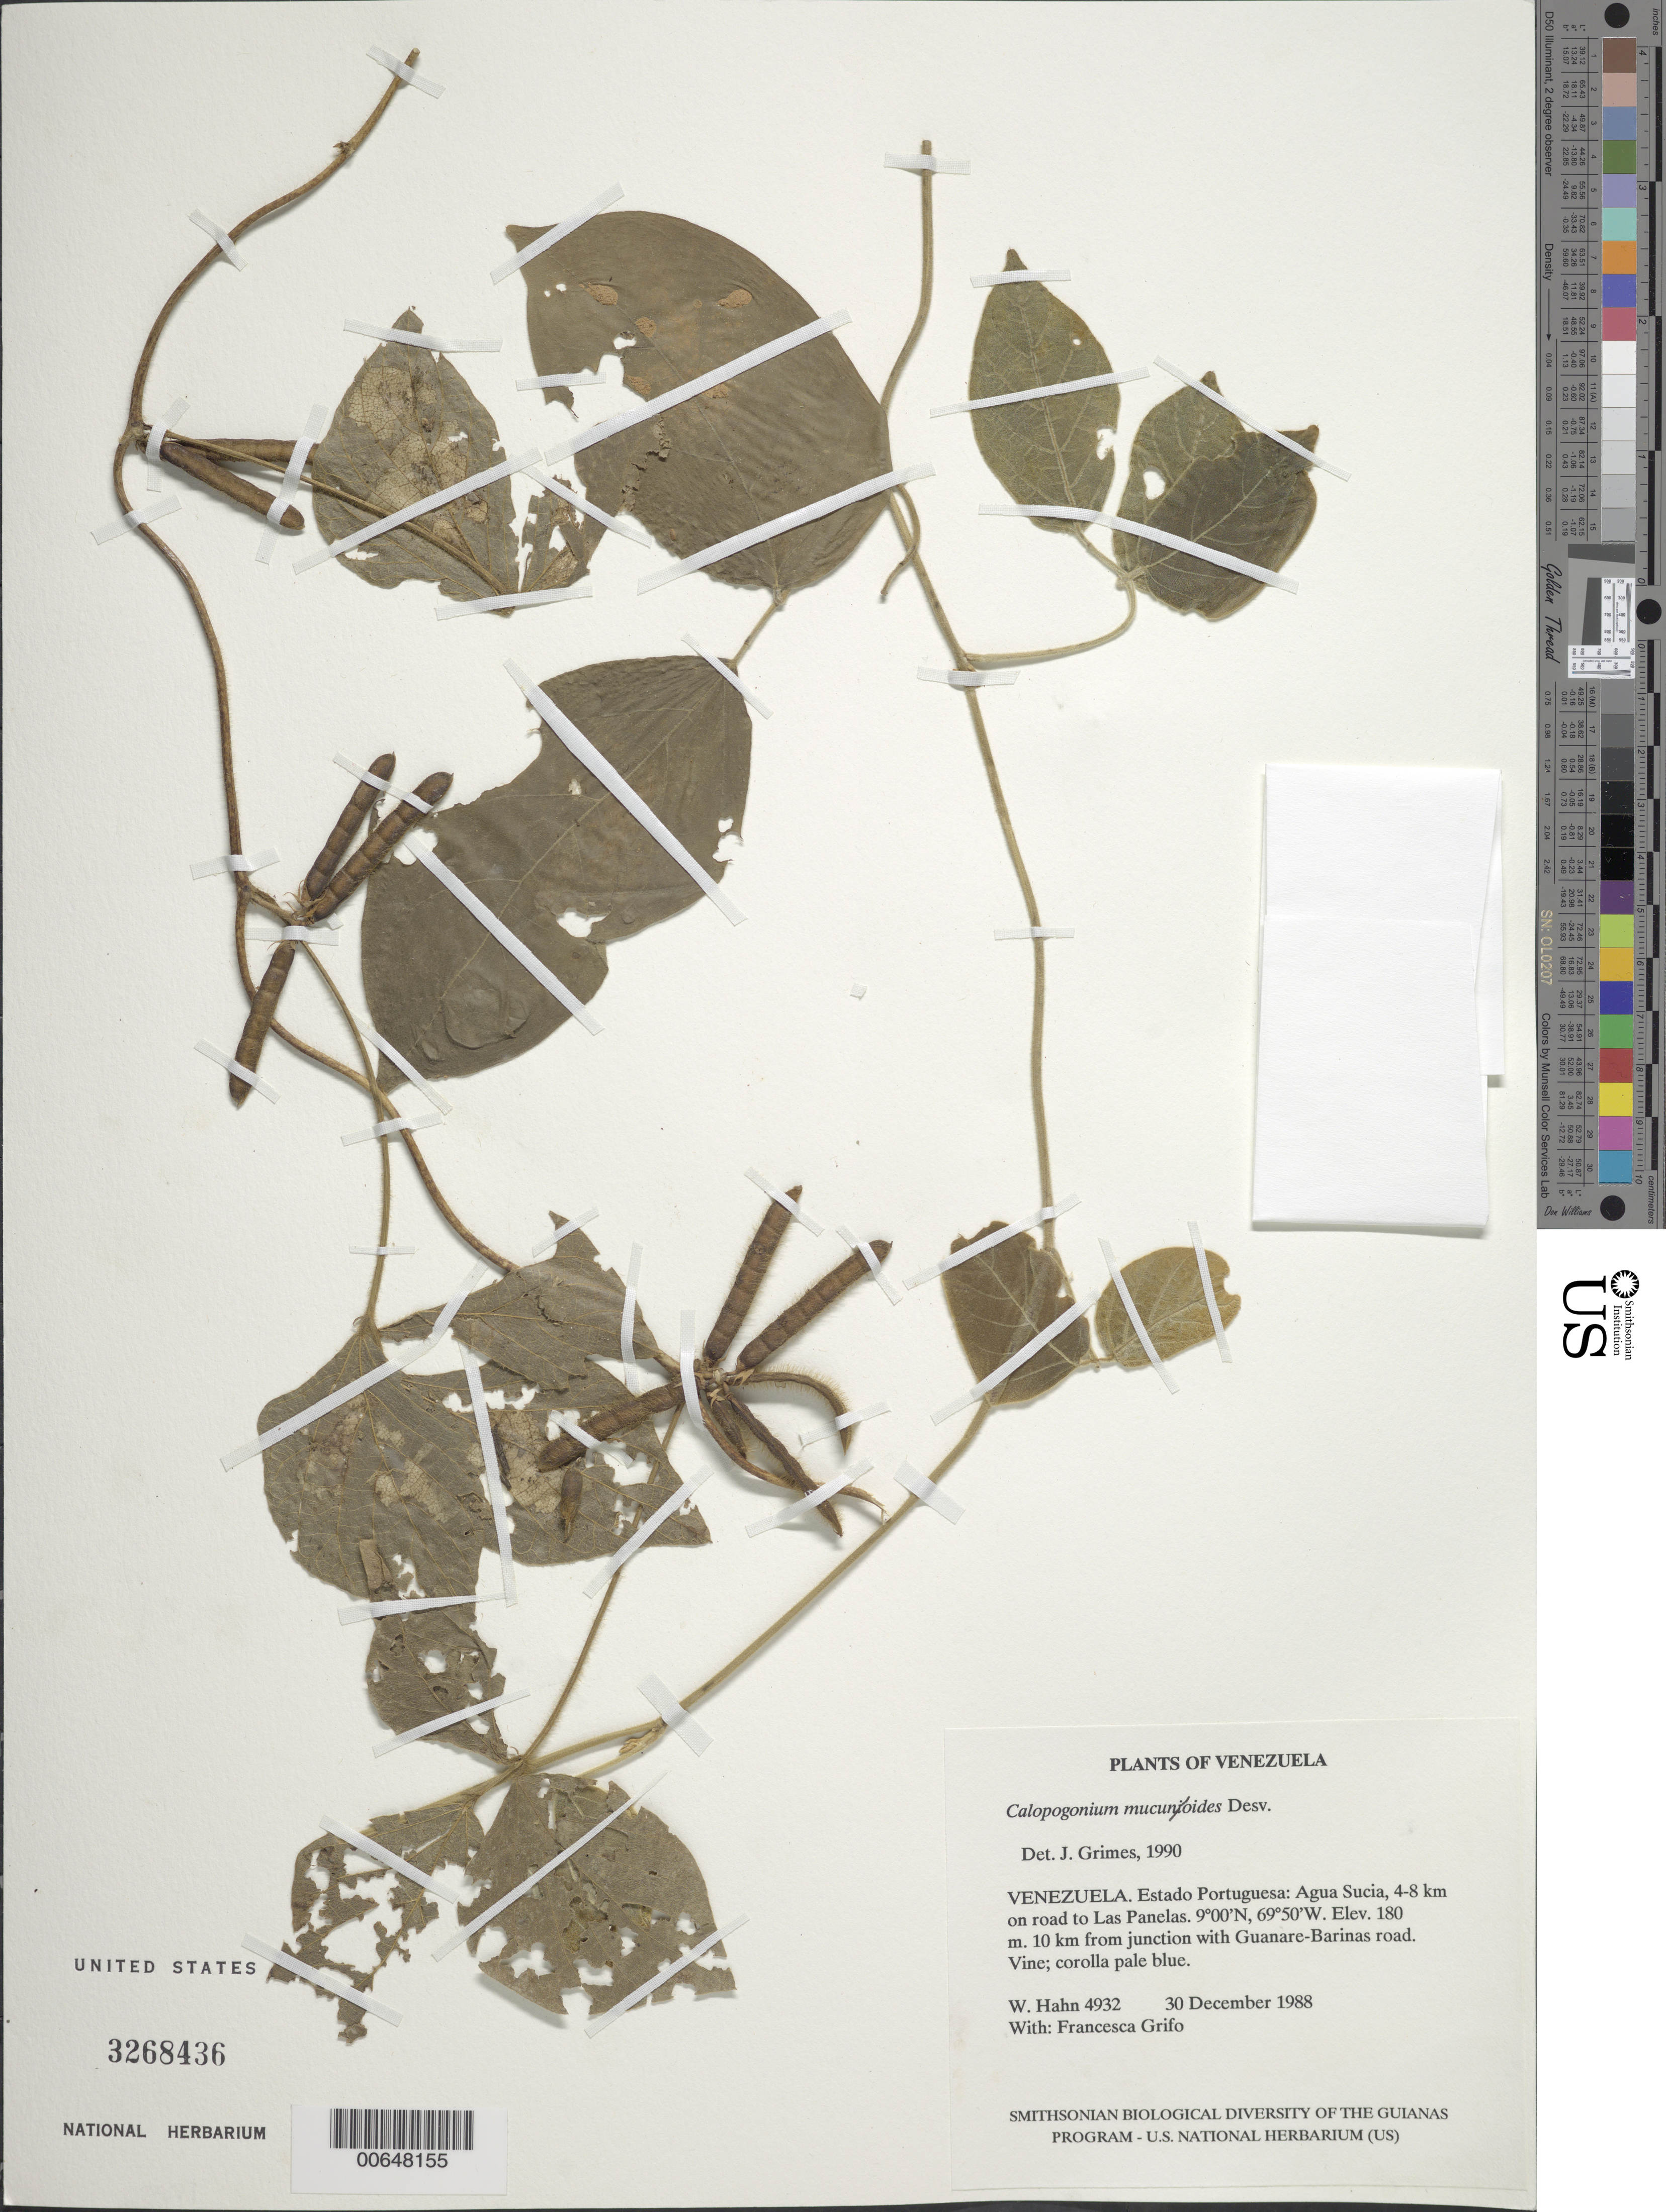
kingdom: Plantae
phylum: Tracheophyta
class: Magnoliopsida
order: Fabales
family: Fabaceae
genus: Calopogonium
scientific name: Calopogonium mucunoides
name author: Desv.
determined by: Grimes, J.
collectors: W. Hahn & F. Grifo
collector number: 4932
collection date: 1988-12-30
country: Venezuela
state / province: Portuguesa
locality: Agua Sucia, 4-8 km on road to Las Panelas, 10 km from junction with Guanare-Barinas road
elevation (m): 180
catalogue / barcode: US 3268436